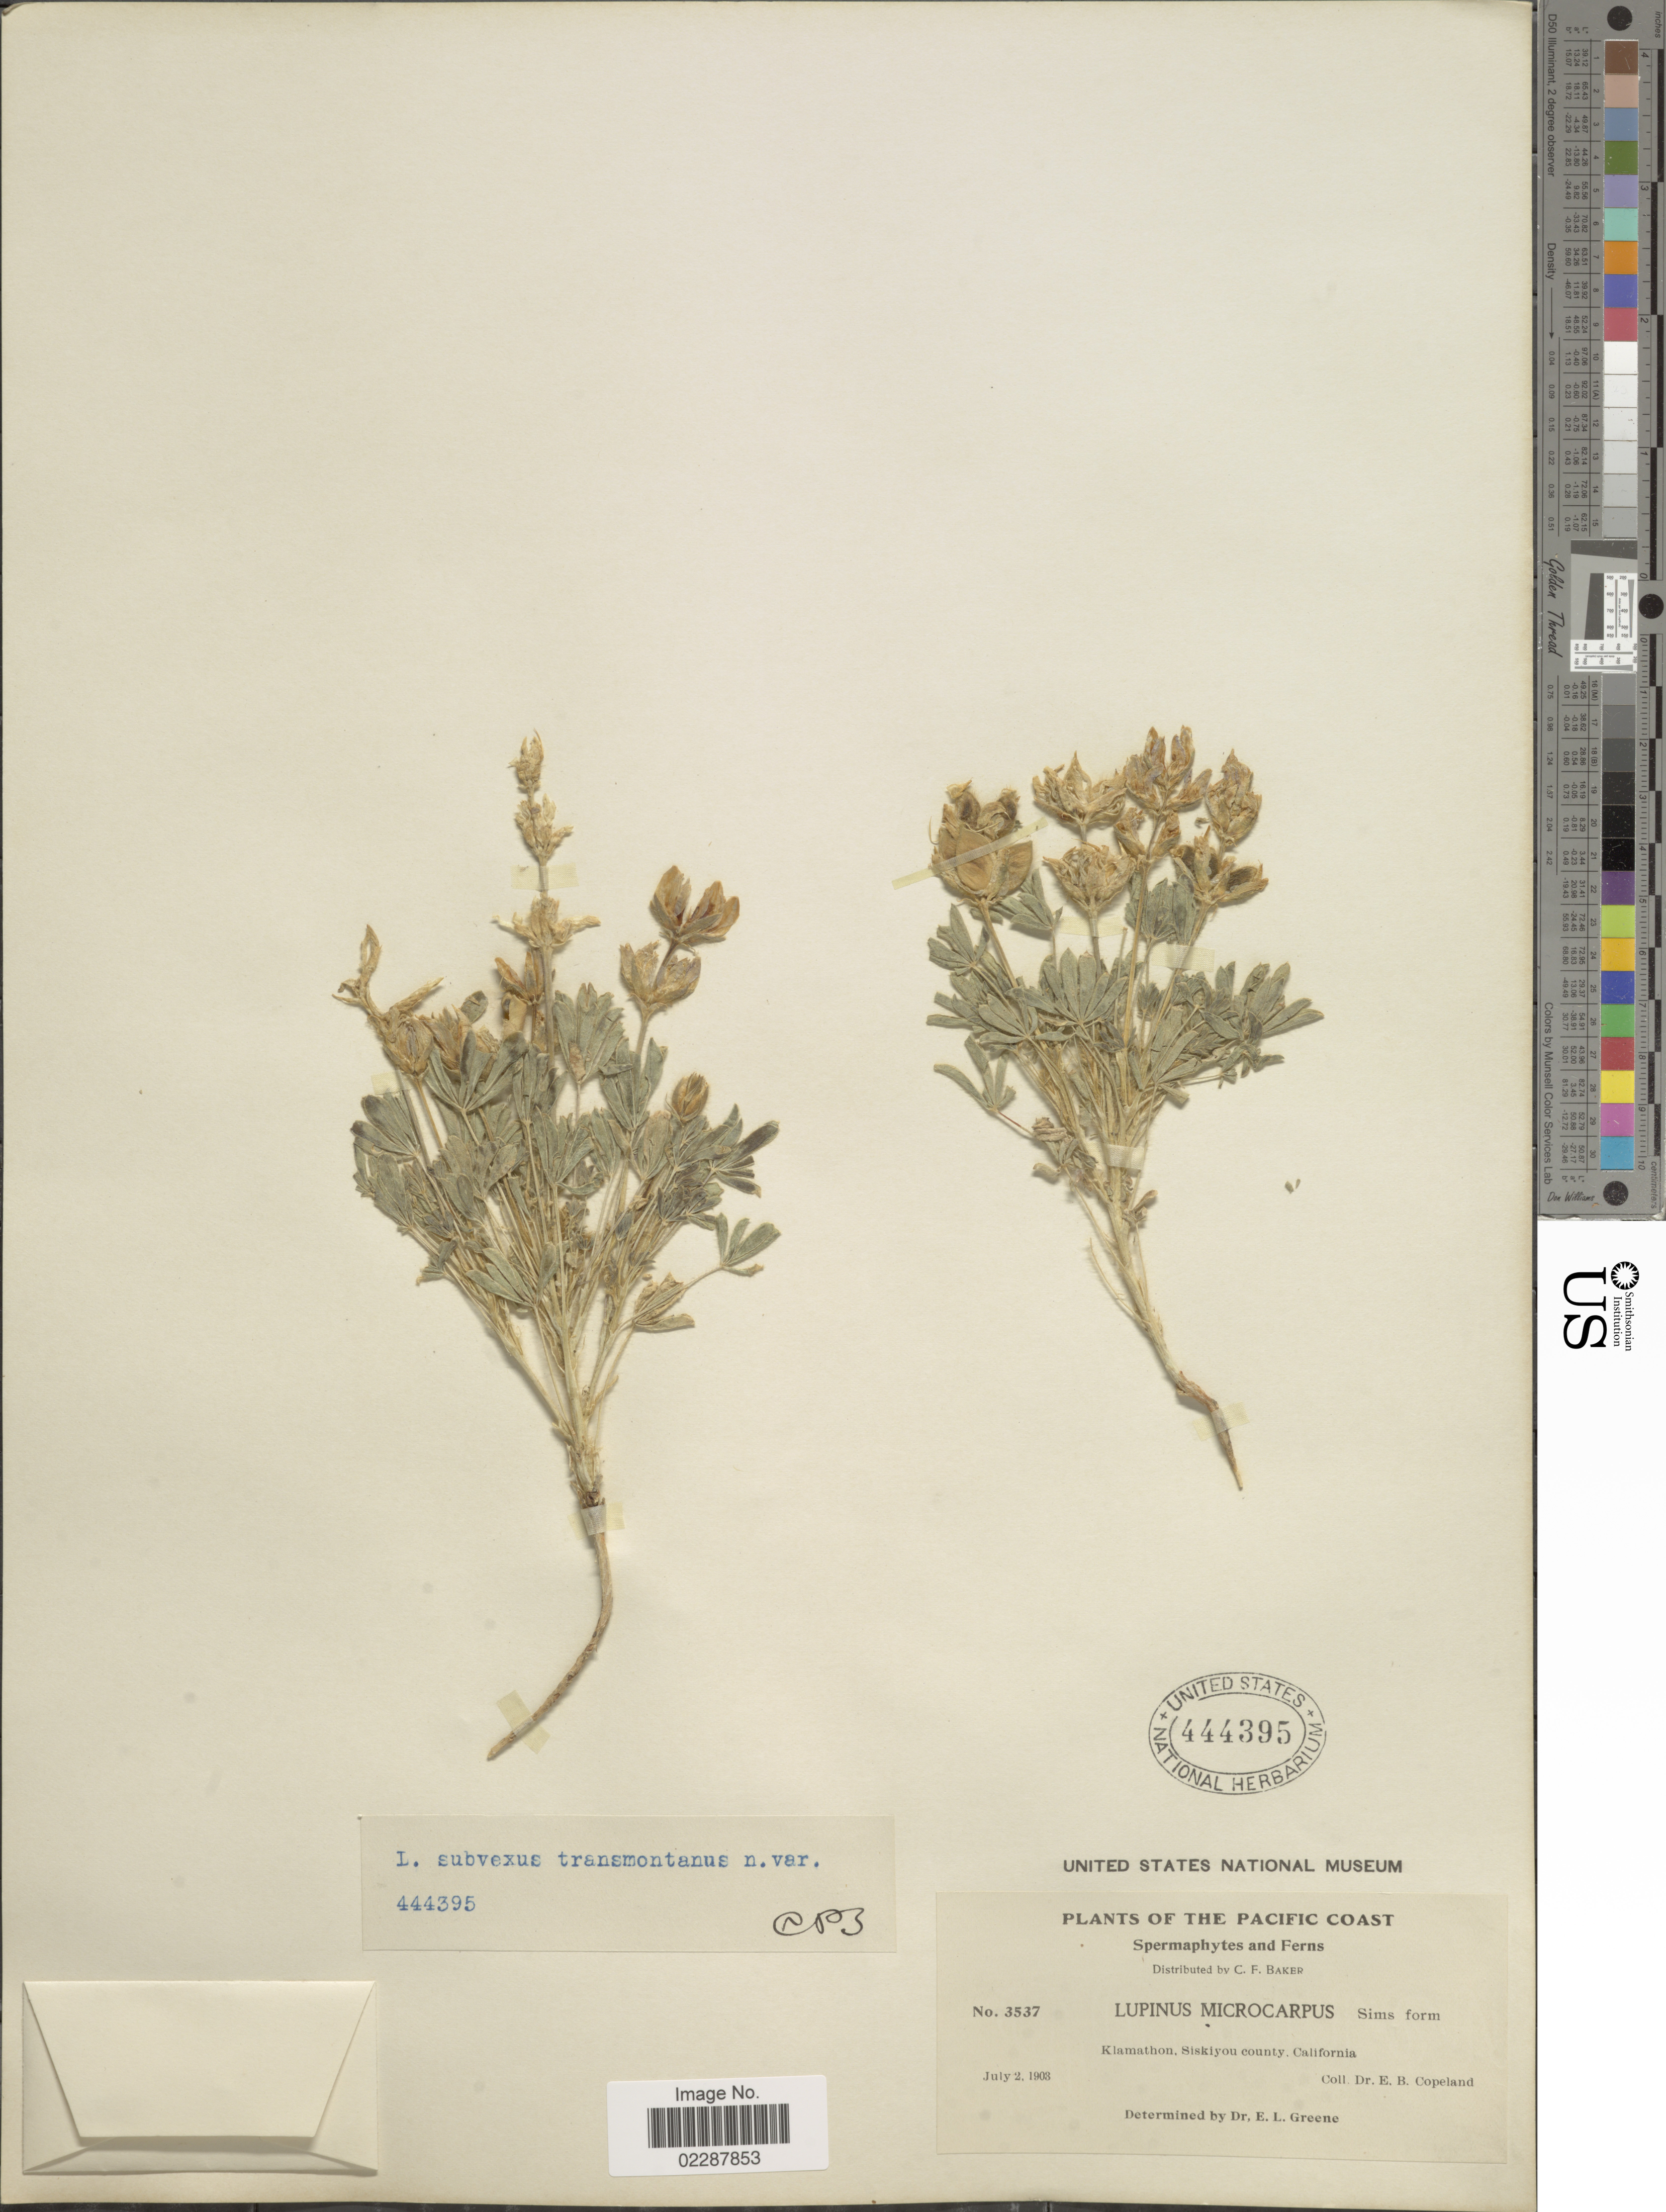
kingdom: Plantae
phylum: Tracheophyta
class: Magnoliopsida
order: Fabales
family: Fabaceae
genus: Lupinus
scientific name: Lupinus subvexus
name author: C.P. Sm.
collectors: E. B. Copeland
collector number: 3537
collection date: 1903-07-02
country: United States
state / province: California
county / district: Siskiyou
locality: Pacific Coast, Klamathon, Siskiyou county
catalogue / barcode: US 444395